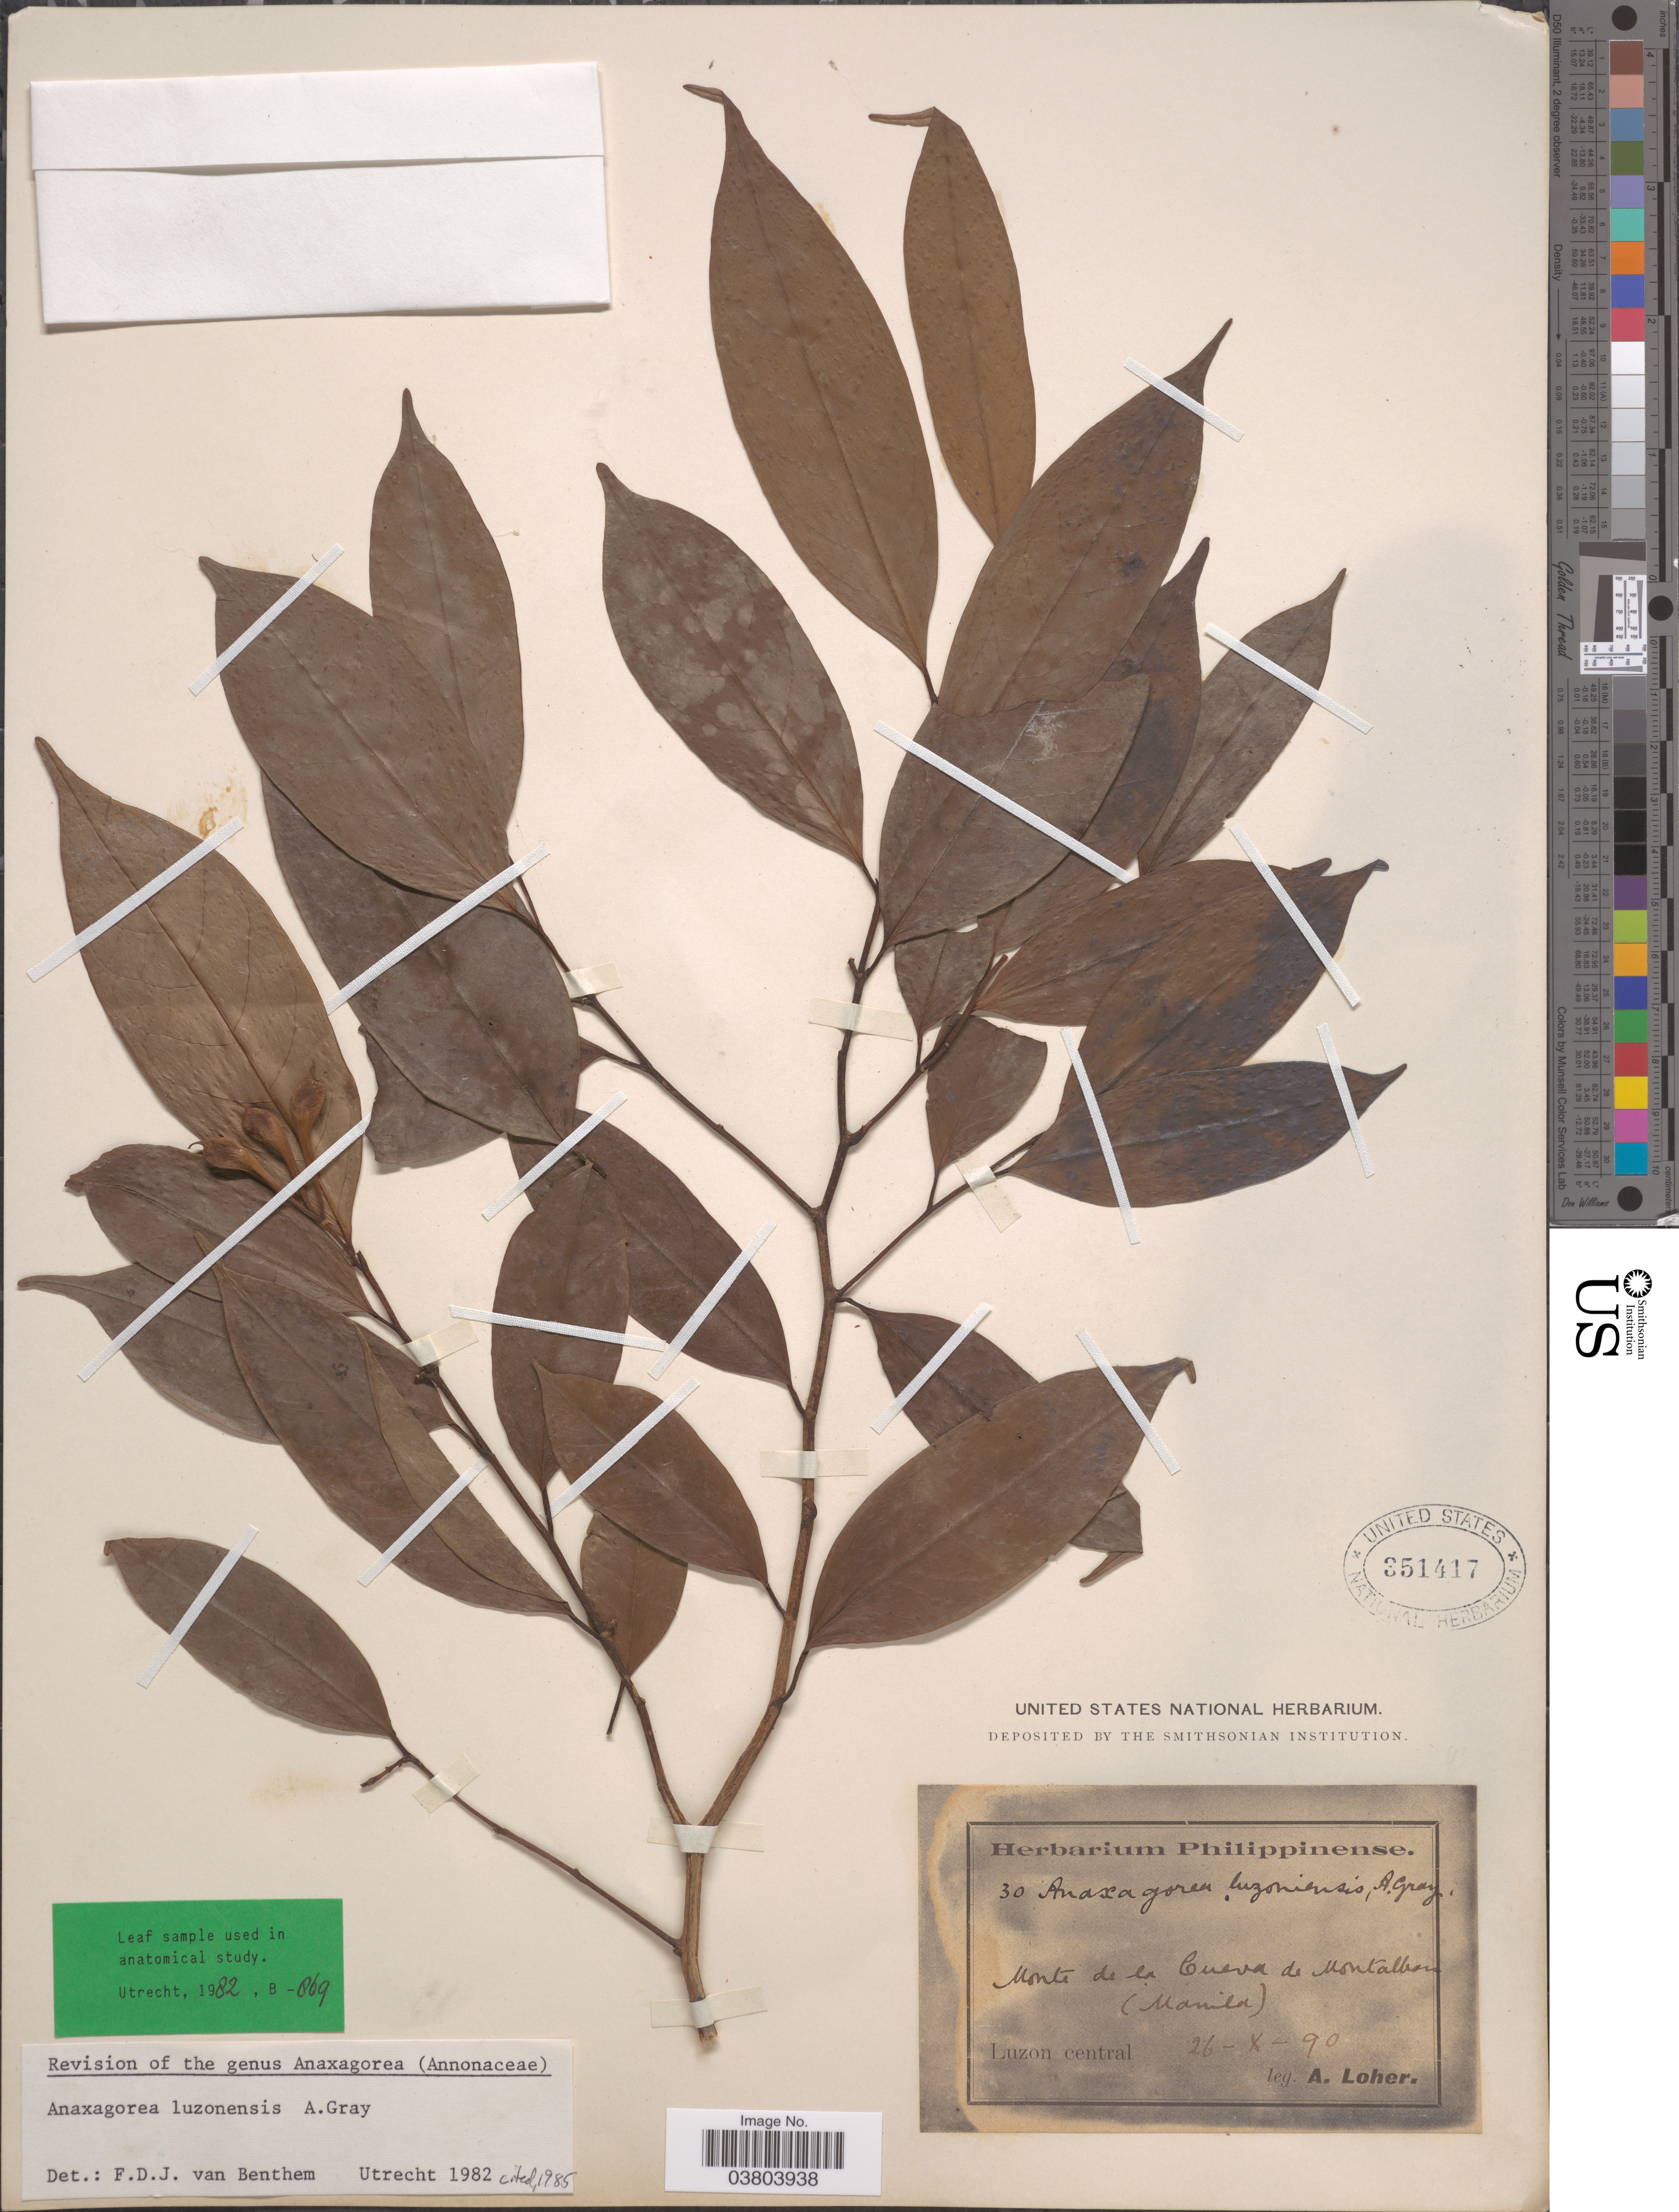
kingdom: Plantae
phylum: Tracheophyta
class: Magnoliopsida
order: Magnoliales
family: Annonaceae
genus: Anaxagorea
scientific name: Anaxagorea luzonensis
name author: A. Gray in Wilkes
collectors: A. Loher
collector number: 30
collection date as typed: Transcribed d/m/y: 26/10/90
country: Philippines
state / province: Central Luzon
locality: Monte de la Cueva de Montalban (Manila). Luzon Central.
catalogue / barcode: US 351417